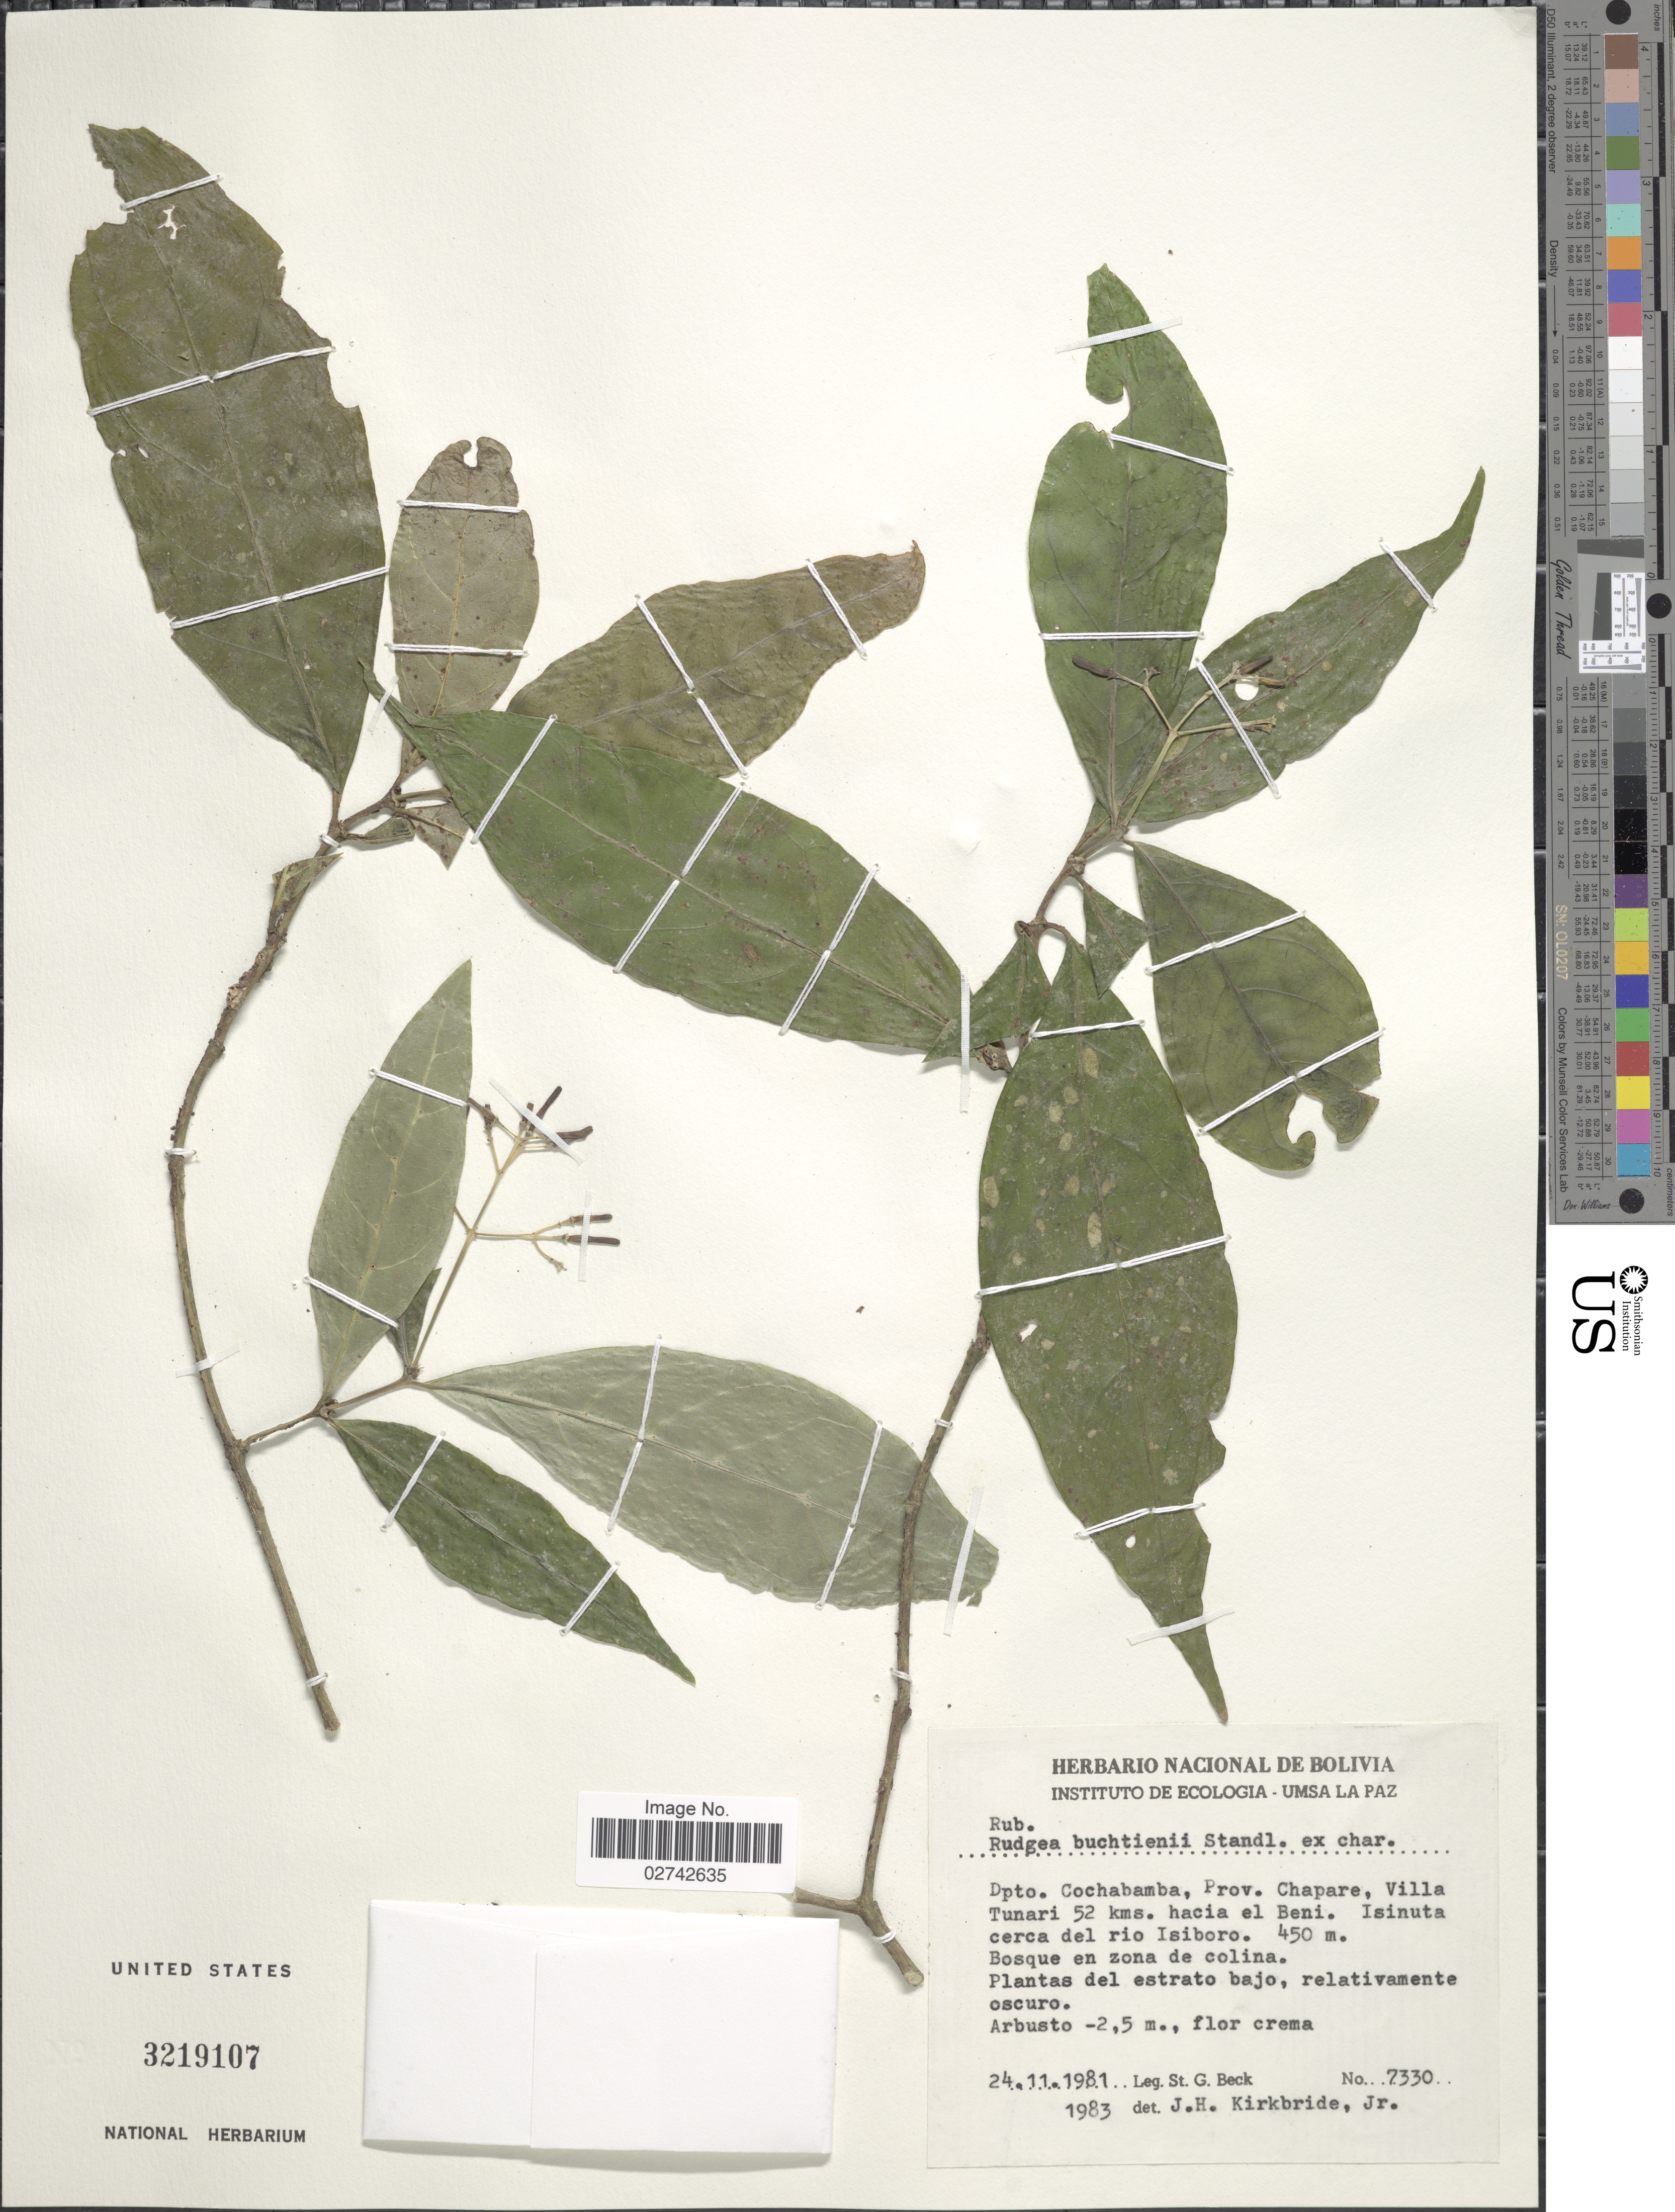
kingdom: Plantae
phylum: Tracheophyta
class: Magnoliopsida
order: Gentianales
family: Rubiaceae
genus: Rudgea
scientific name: Rudgea buchtienii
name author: Standl.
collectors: S. G. Beck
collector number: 7330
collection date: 1981-11-24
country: Bolivia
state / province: Cochabamba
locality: Dpto. Cochabamba, Prov. Chapare, Villa Tunari 52 kms. hacia el Beni, Isinuta cerca del rio Isiboro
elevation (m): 450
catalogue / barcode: US 3219107